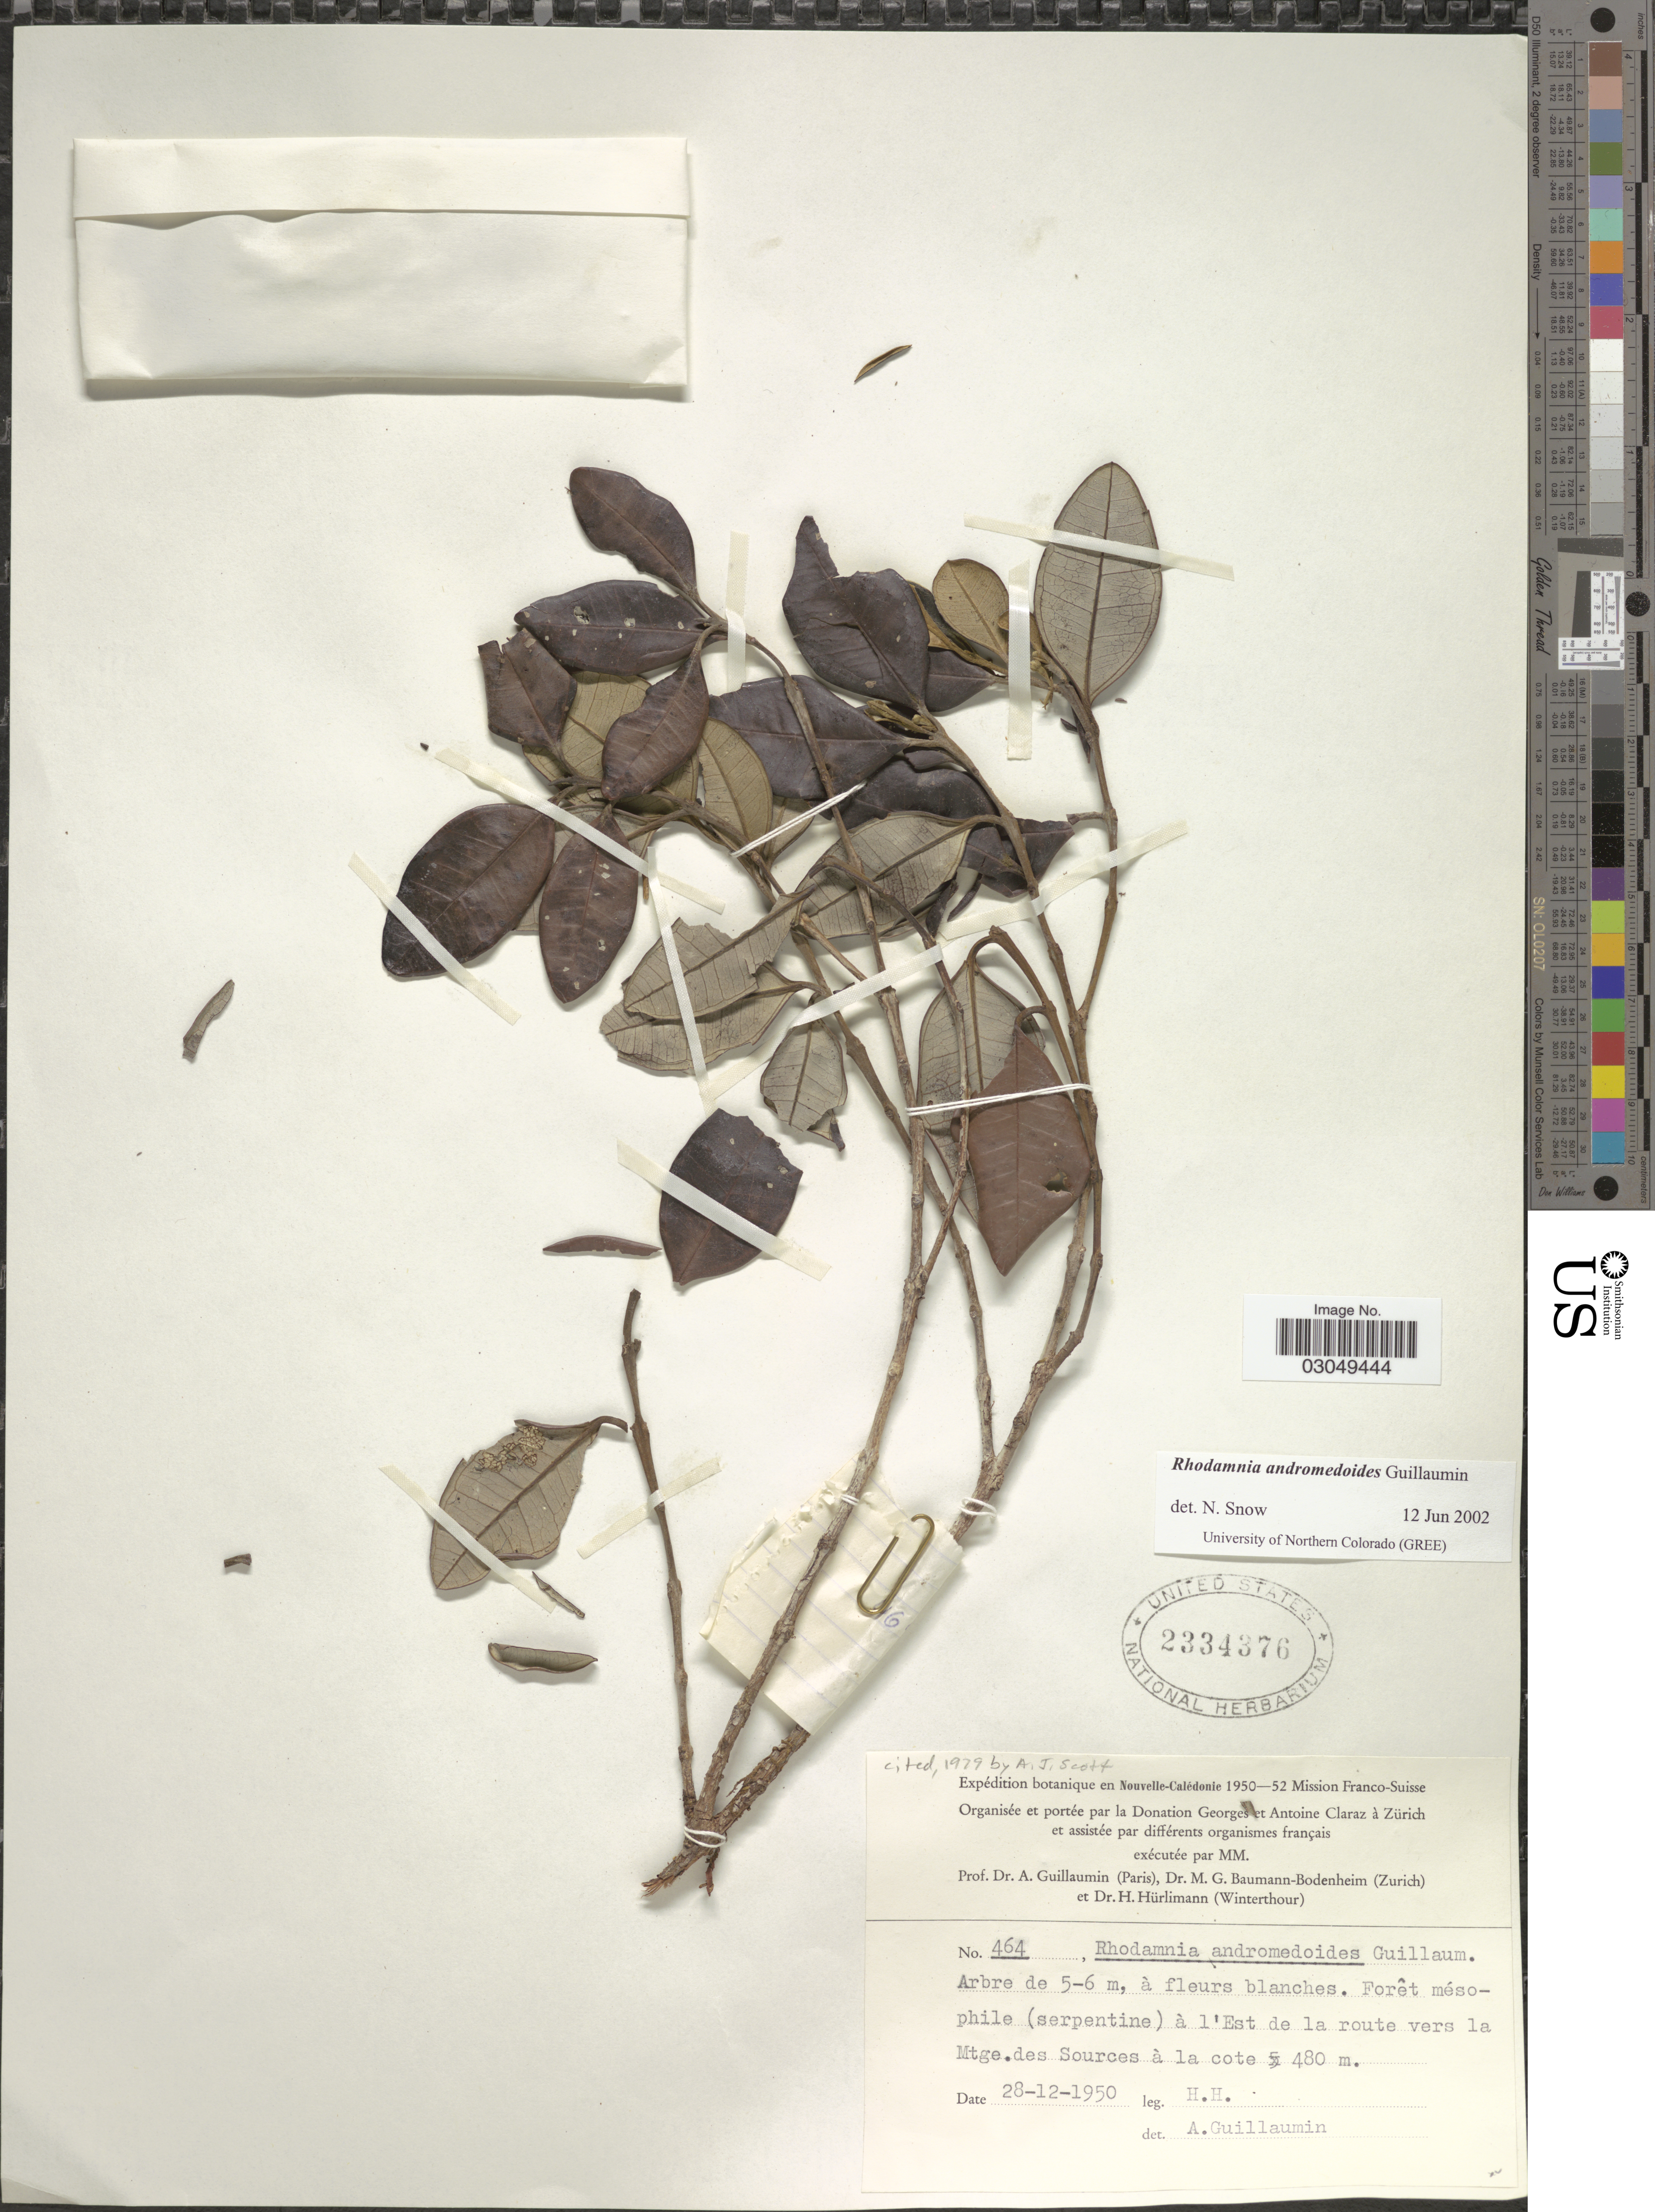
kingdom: Plantae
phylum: Tracheophyta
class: Magnoliopsida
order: Myrtales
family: Myrtaceae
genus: Rhodamnia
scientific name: Rhodamnia andromedoides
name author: Guillaumin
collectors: H. Hürlimann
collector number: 464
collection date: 1950-12-28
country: New Caledonia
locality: Botanique en Nouvelle-Calédonie, Forêt mésophile (serpentine) à l'Est de la route vers la Mtge. des Sources à la cote.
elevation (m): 480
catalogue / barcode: US 2334376